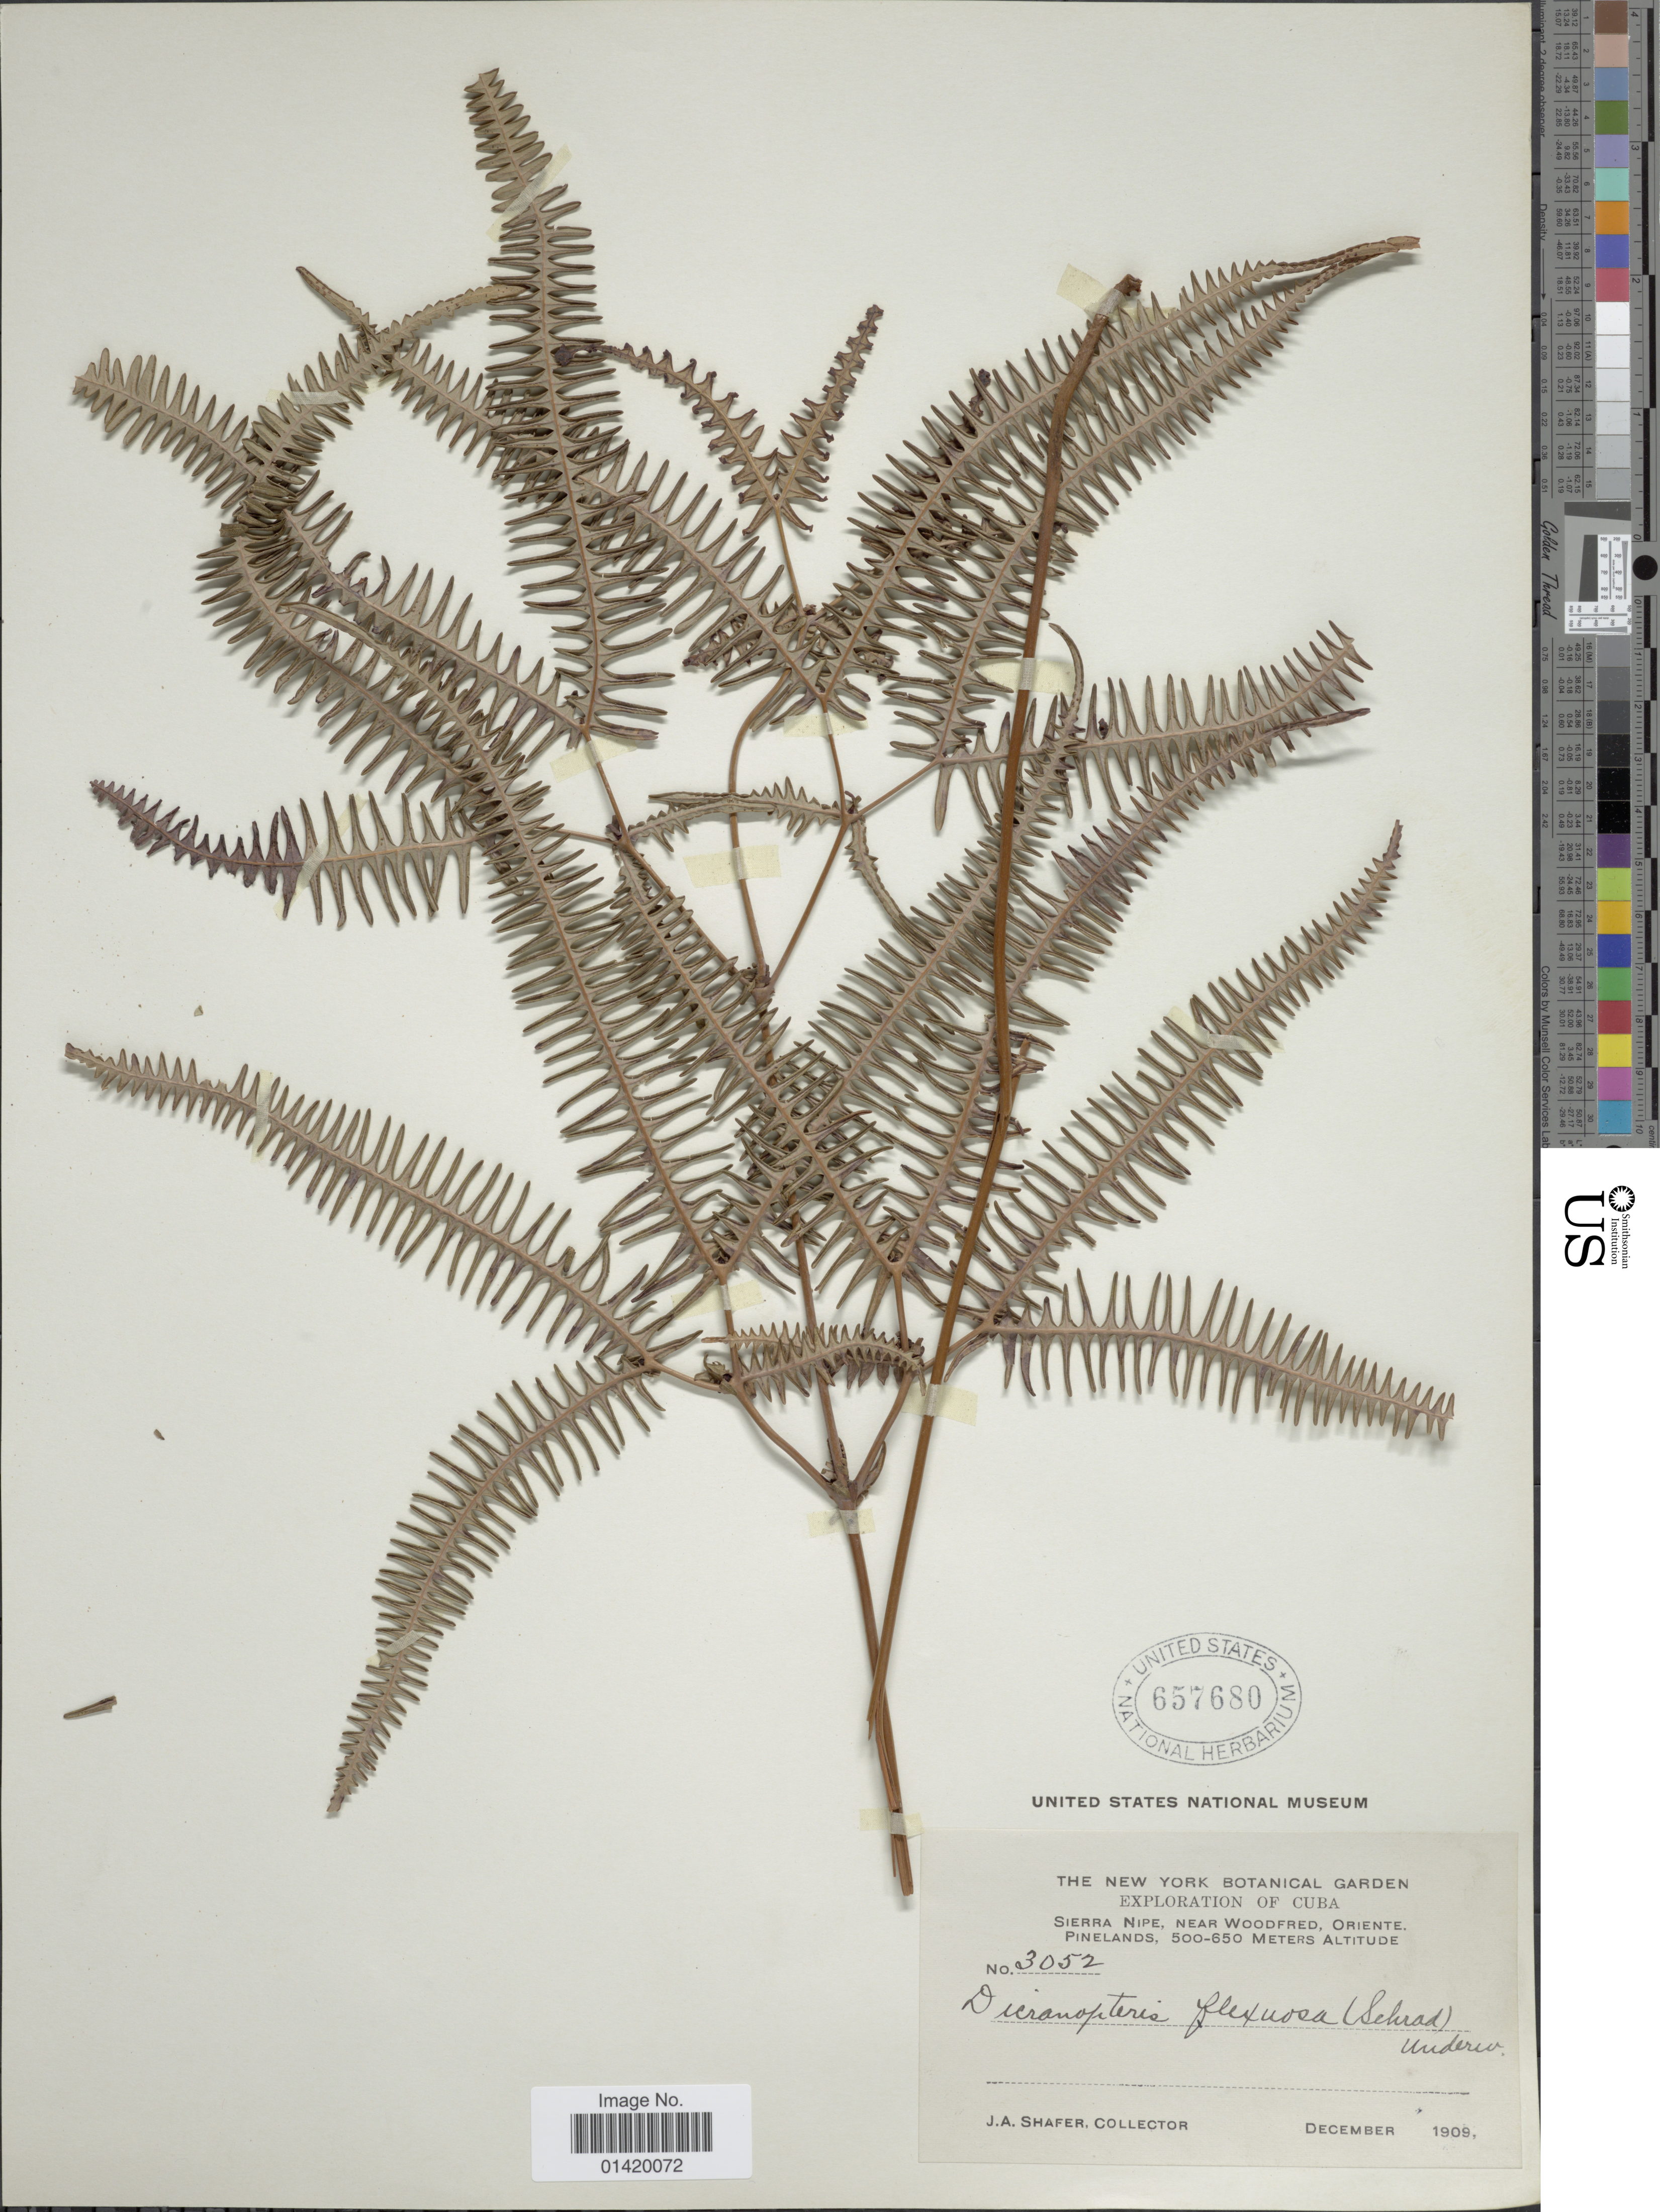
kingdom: Plantae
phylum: Tracheophyta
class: Polypodiopsida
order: Gleicheniales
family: Gleicheniaceae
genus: Dicranopteris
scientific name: Dicranopteris flexuosa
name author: (Schrad.) Underw.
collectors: J. A. Shafer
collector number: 3052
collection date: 1909-12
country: Cuba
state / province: Oriente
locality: Sierra Nipe, near Woodfred, Pinelands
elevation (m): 500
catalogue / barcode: US 657680